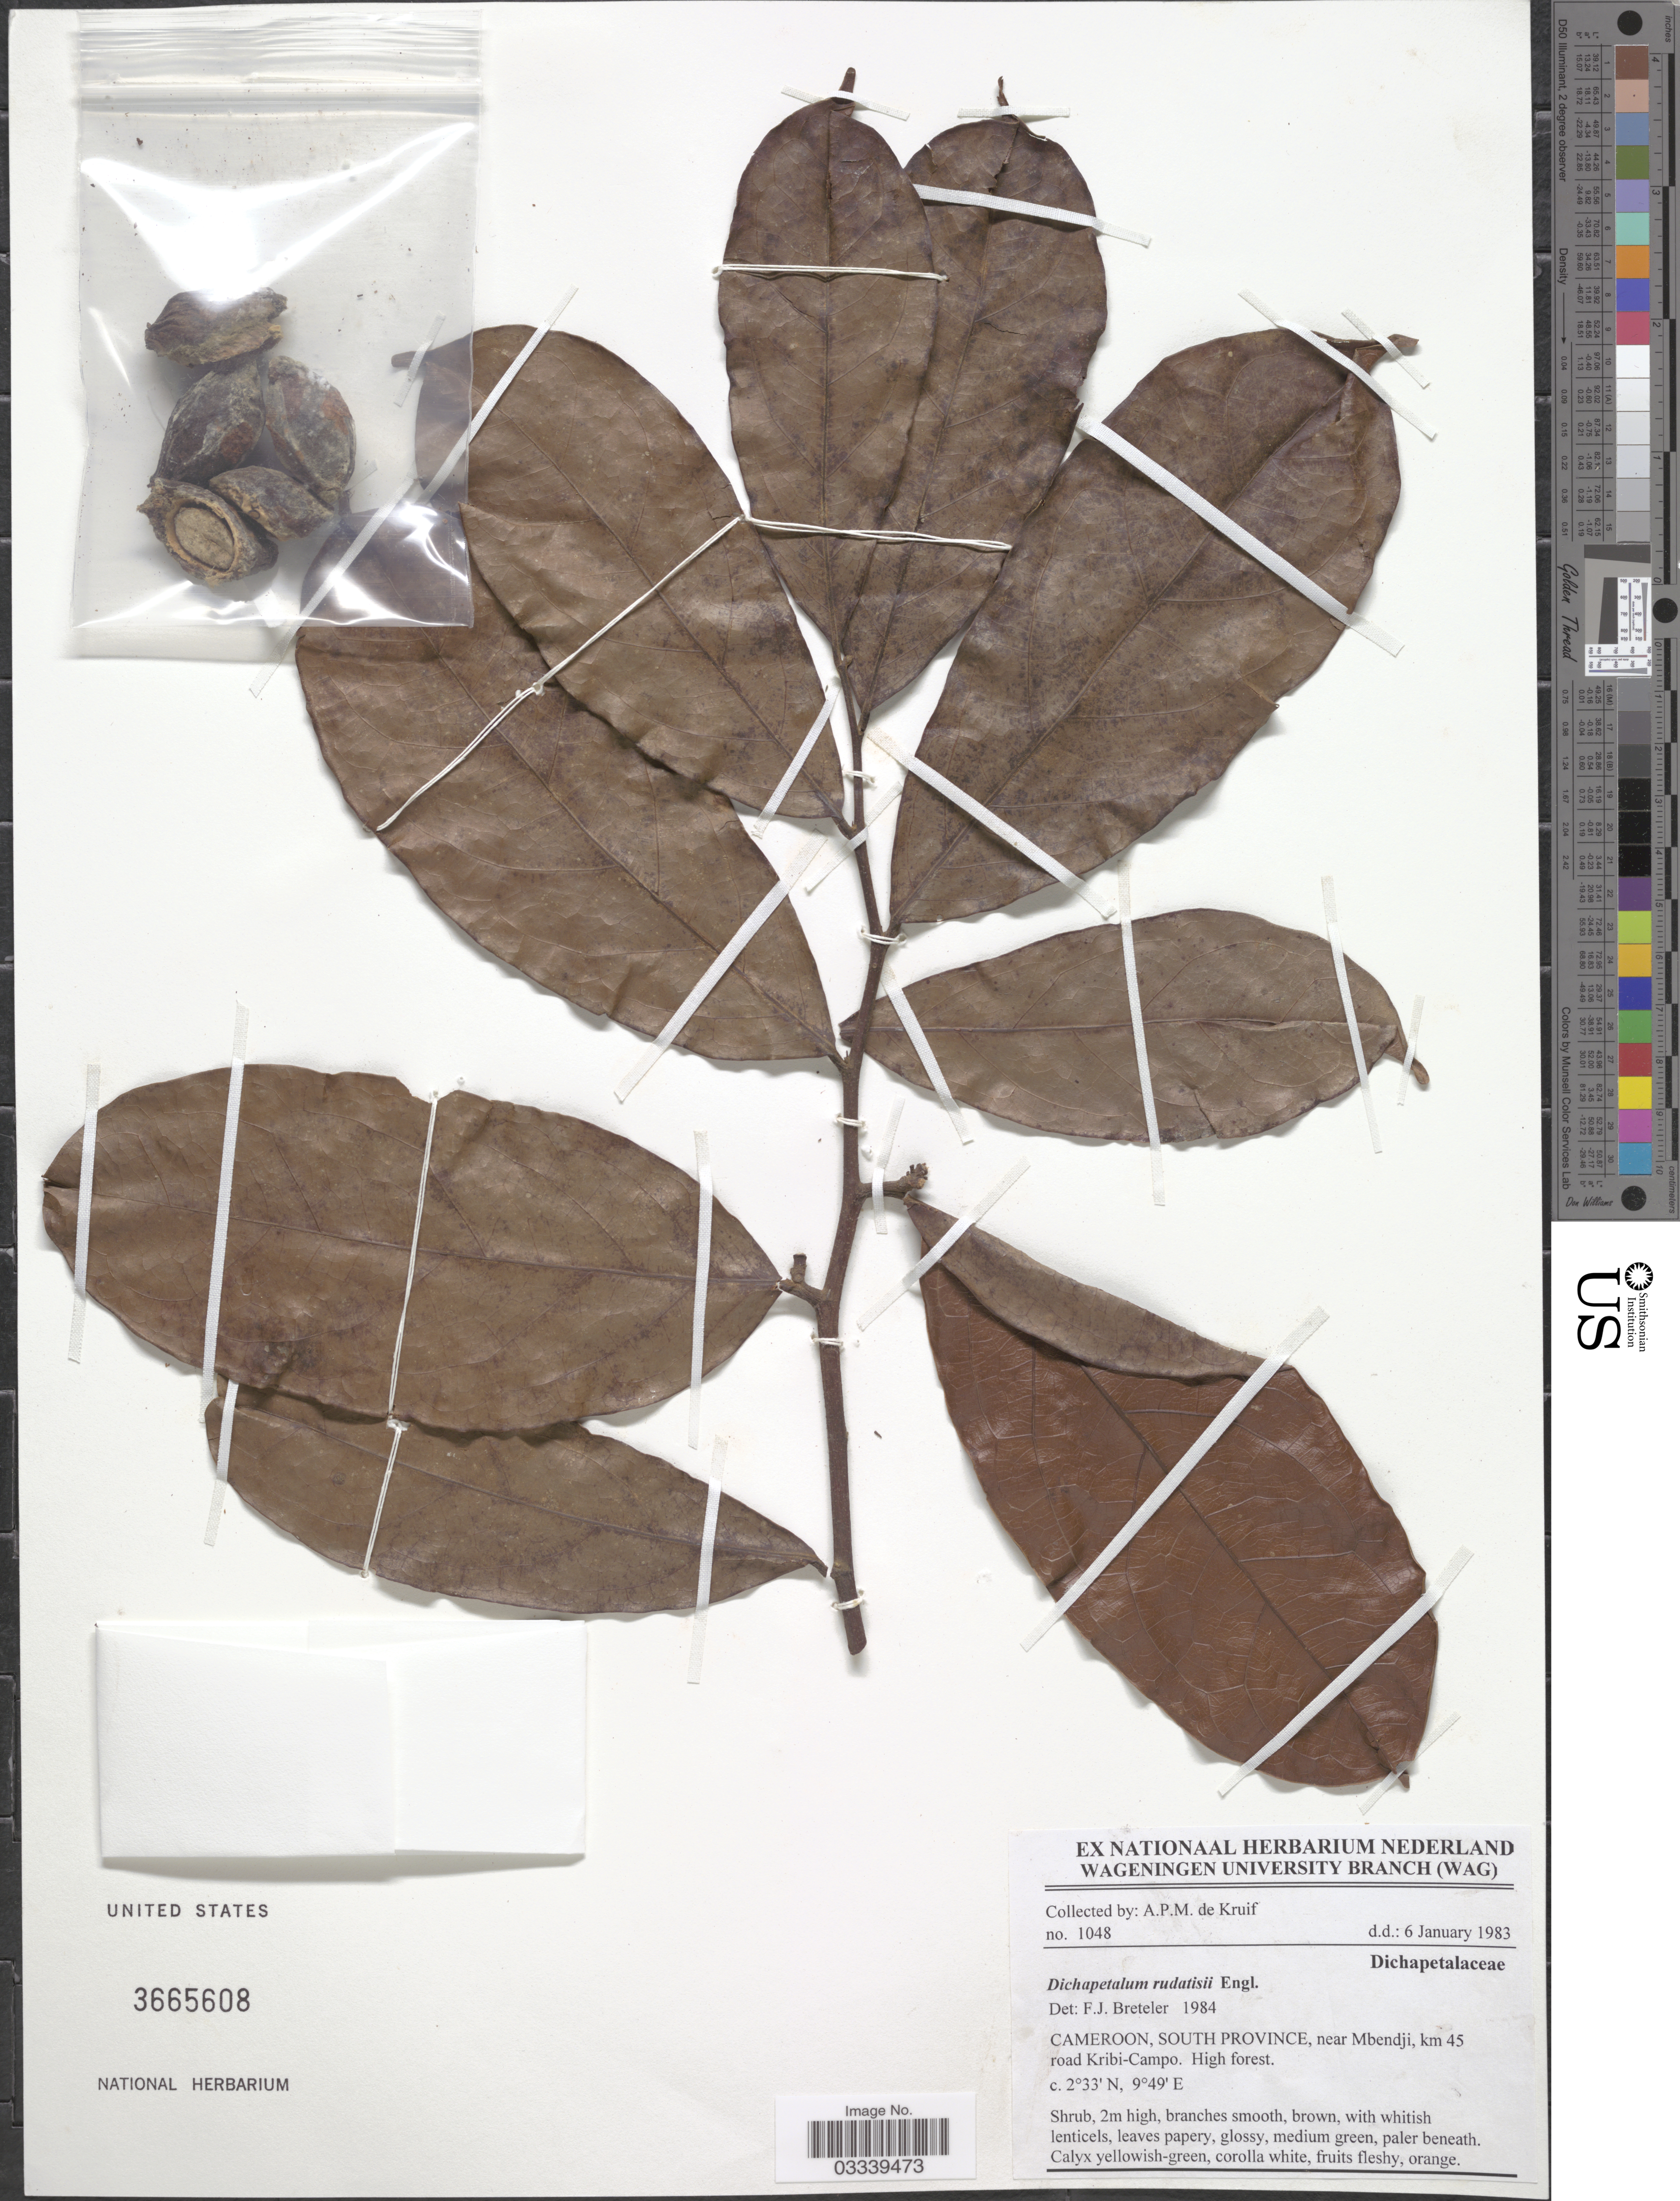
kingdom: Plantae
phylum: Tracheophyta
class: Magnoliopsida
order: Malpighiales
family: Dichapetalaceae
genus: Dichapetalum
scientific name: Dichapetalum rudatisii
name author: Engl.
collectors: A. P. de Kruif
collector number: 1048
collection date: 1983-01-06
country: Cameroon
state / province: Sud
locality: South Province, near Mbenji, km 45 road Kribi-Campo.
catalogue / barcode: US 3665608